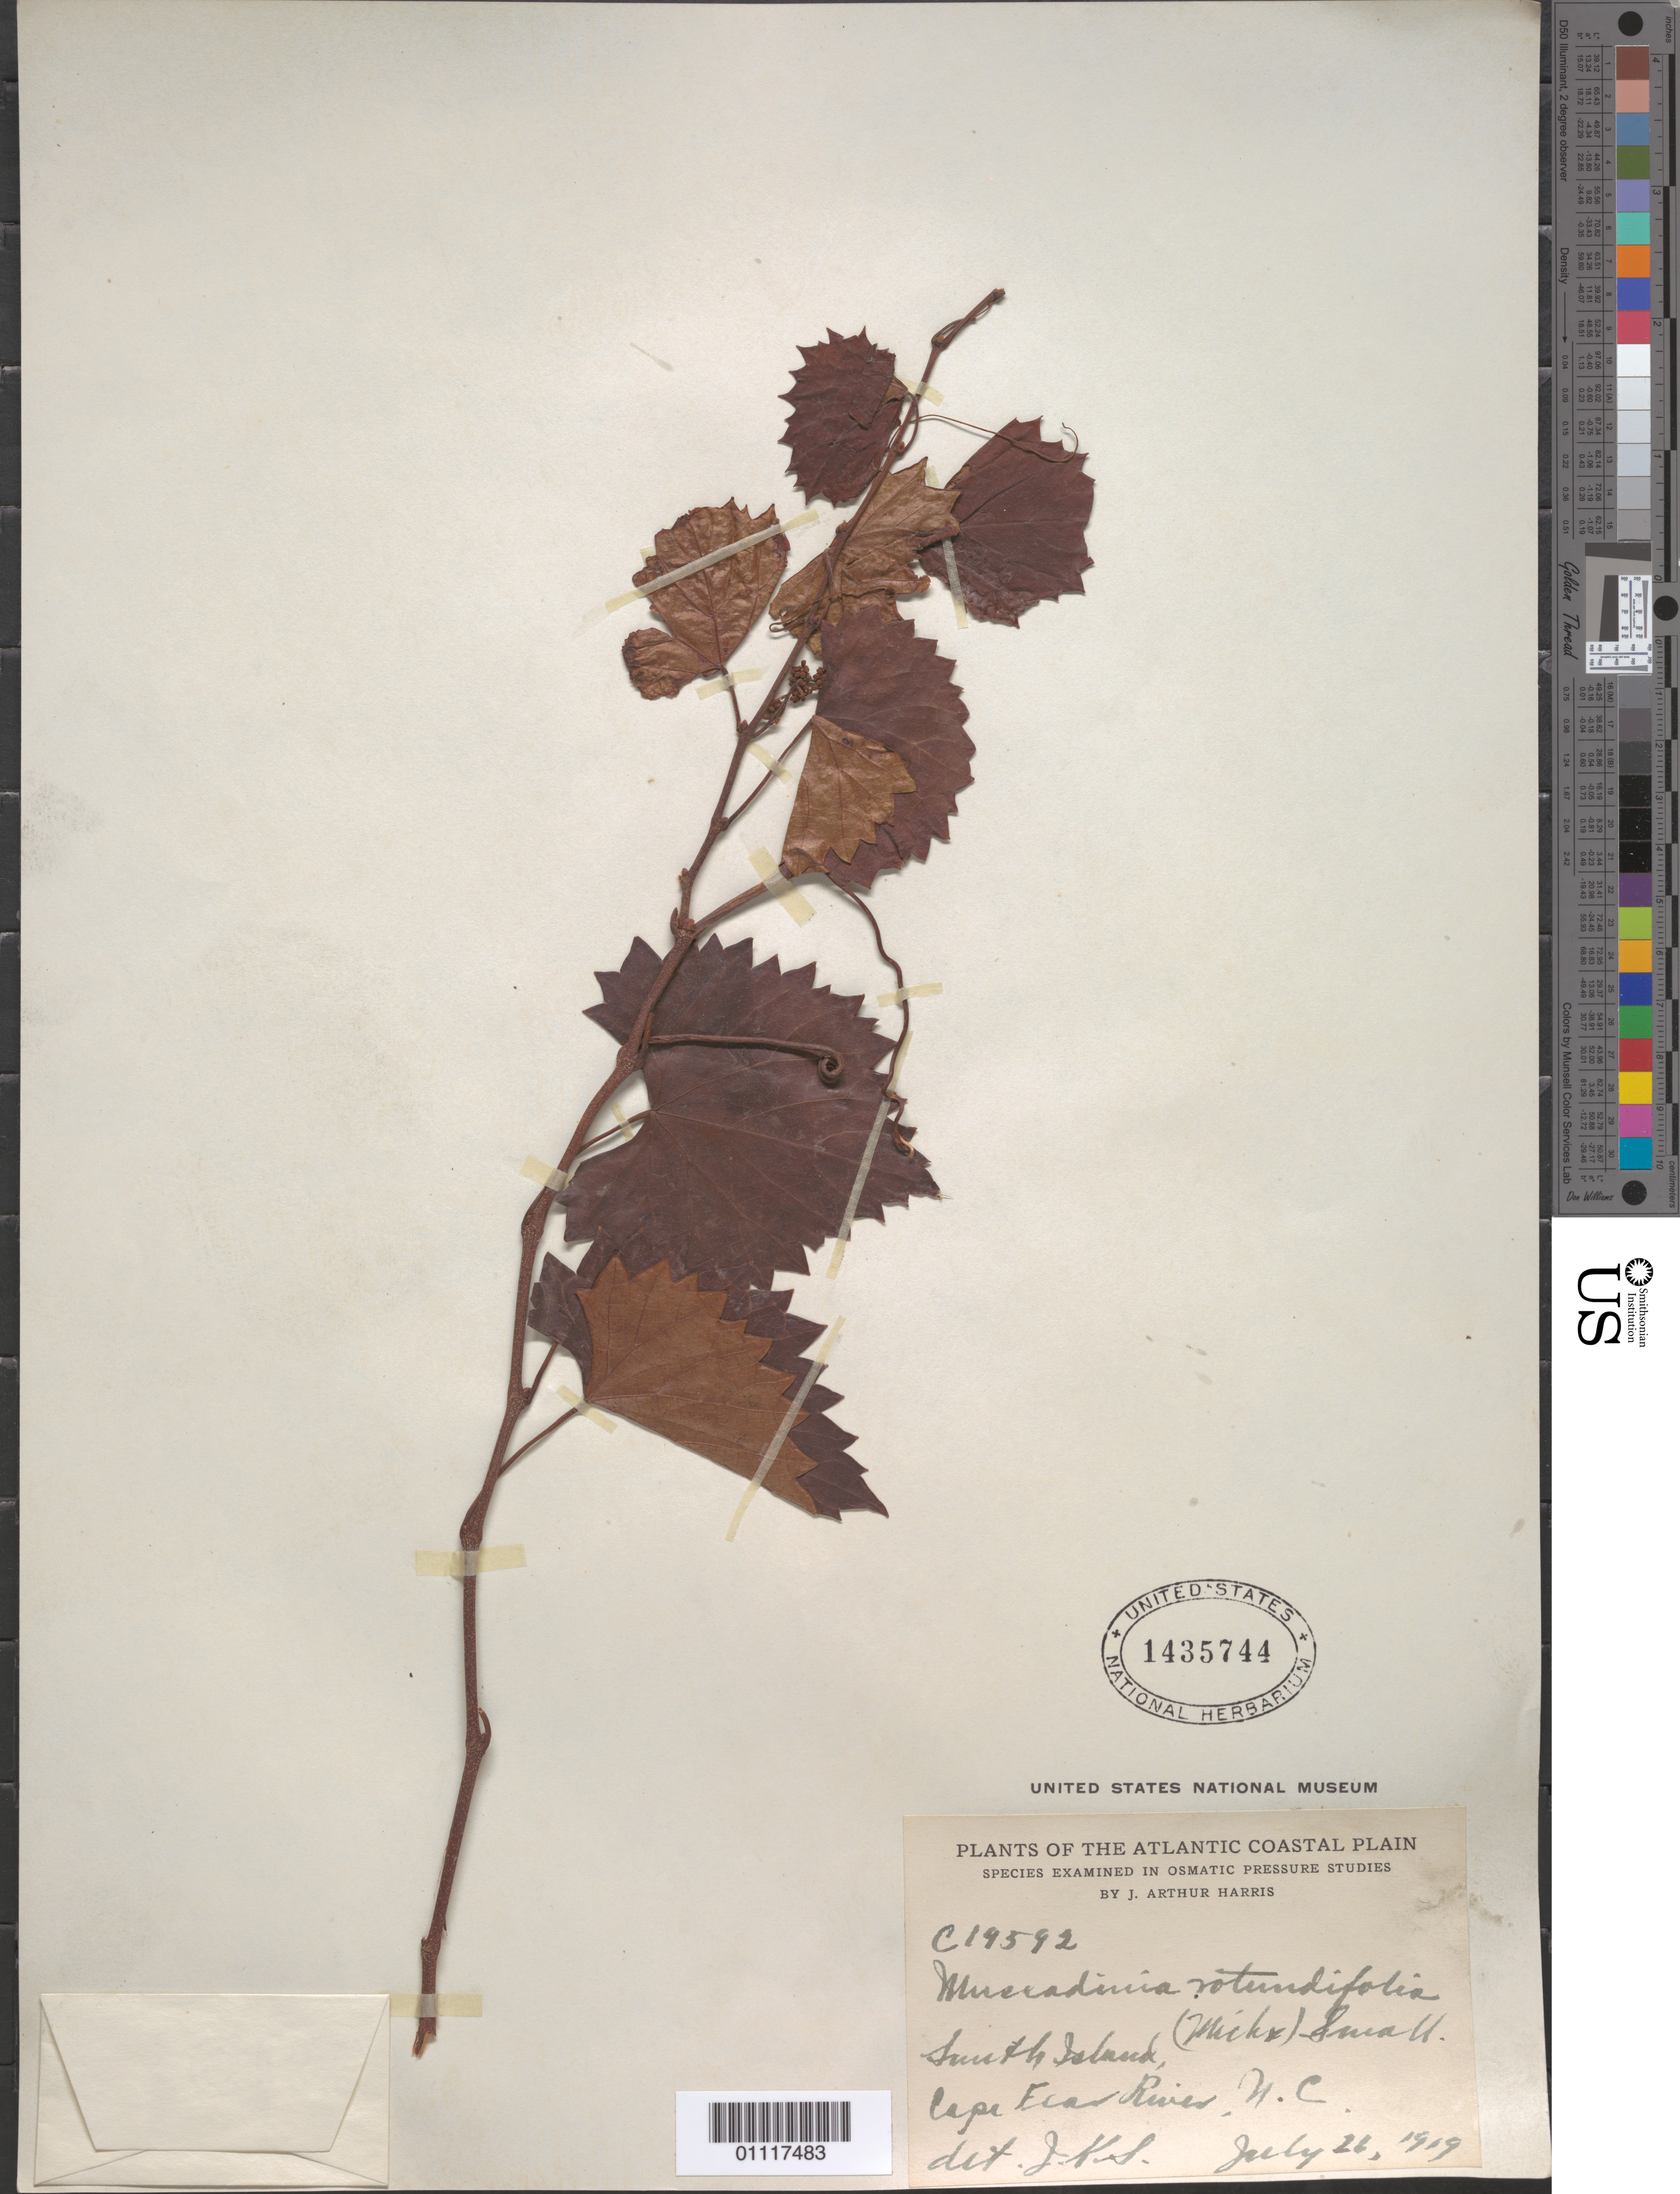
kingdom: Plantae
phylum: Tracheophyta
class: Magnoliopsida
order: Vitales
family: Vitaceae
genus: Vitis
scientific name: Vitis rotundifolia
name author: Michx.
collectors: J. A. Harris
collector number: C19592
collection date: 1919-07-21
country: United States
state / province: North Carolina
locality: South Island, Cape Fear River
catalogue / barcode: US 1435744